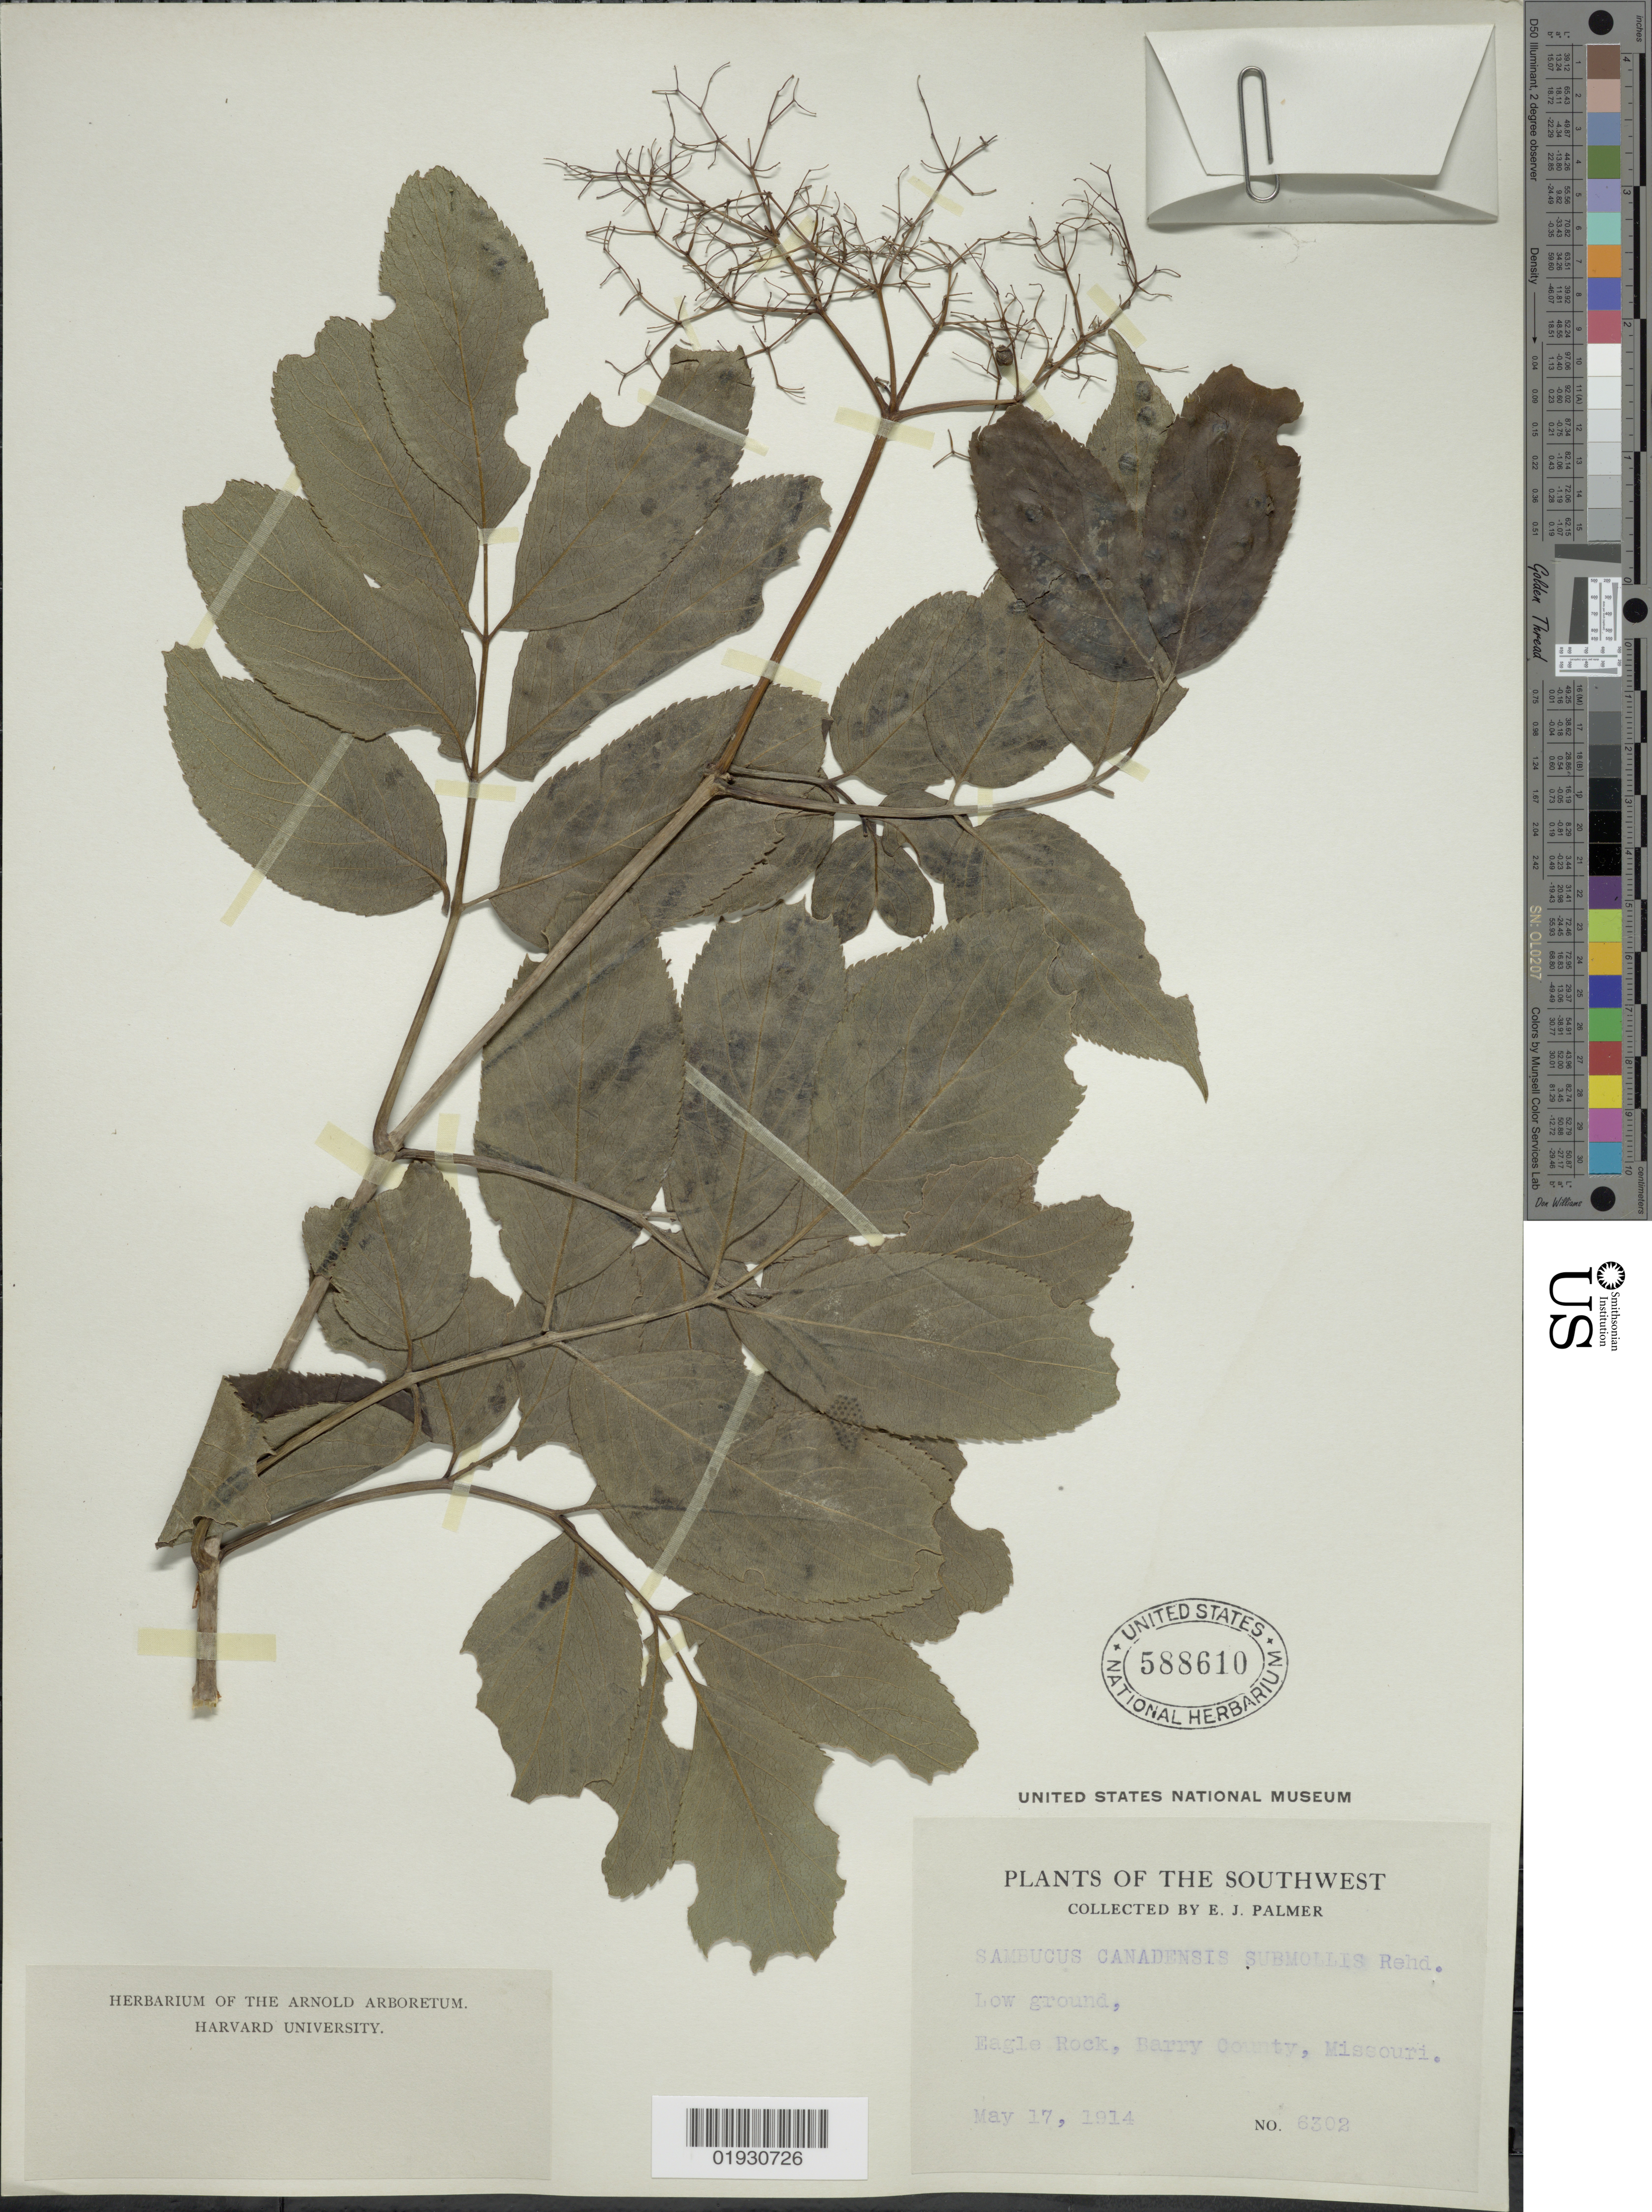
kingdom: Plantae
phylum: Tracheophyta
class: Magnoliopsida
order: Dipsacales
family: Viburnaceae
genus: Sambucus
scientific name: Sambucus canadensis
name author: L.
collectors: E. J. Palmer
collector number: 6302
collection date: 1914-05-17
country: United States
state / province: Missouri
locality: The Southwest, Eagle Rock, Barry County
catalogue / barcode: US 588610